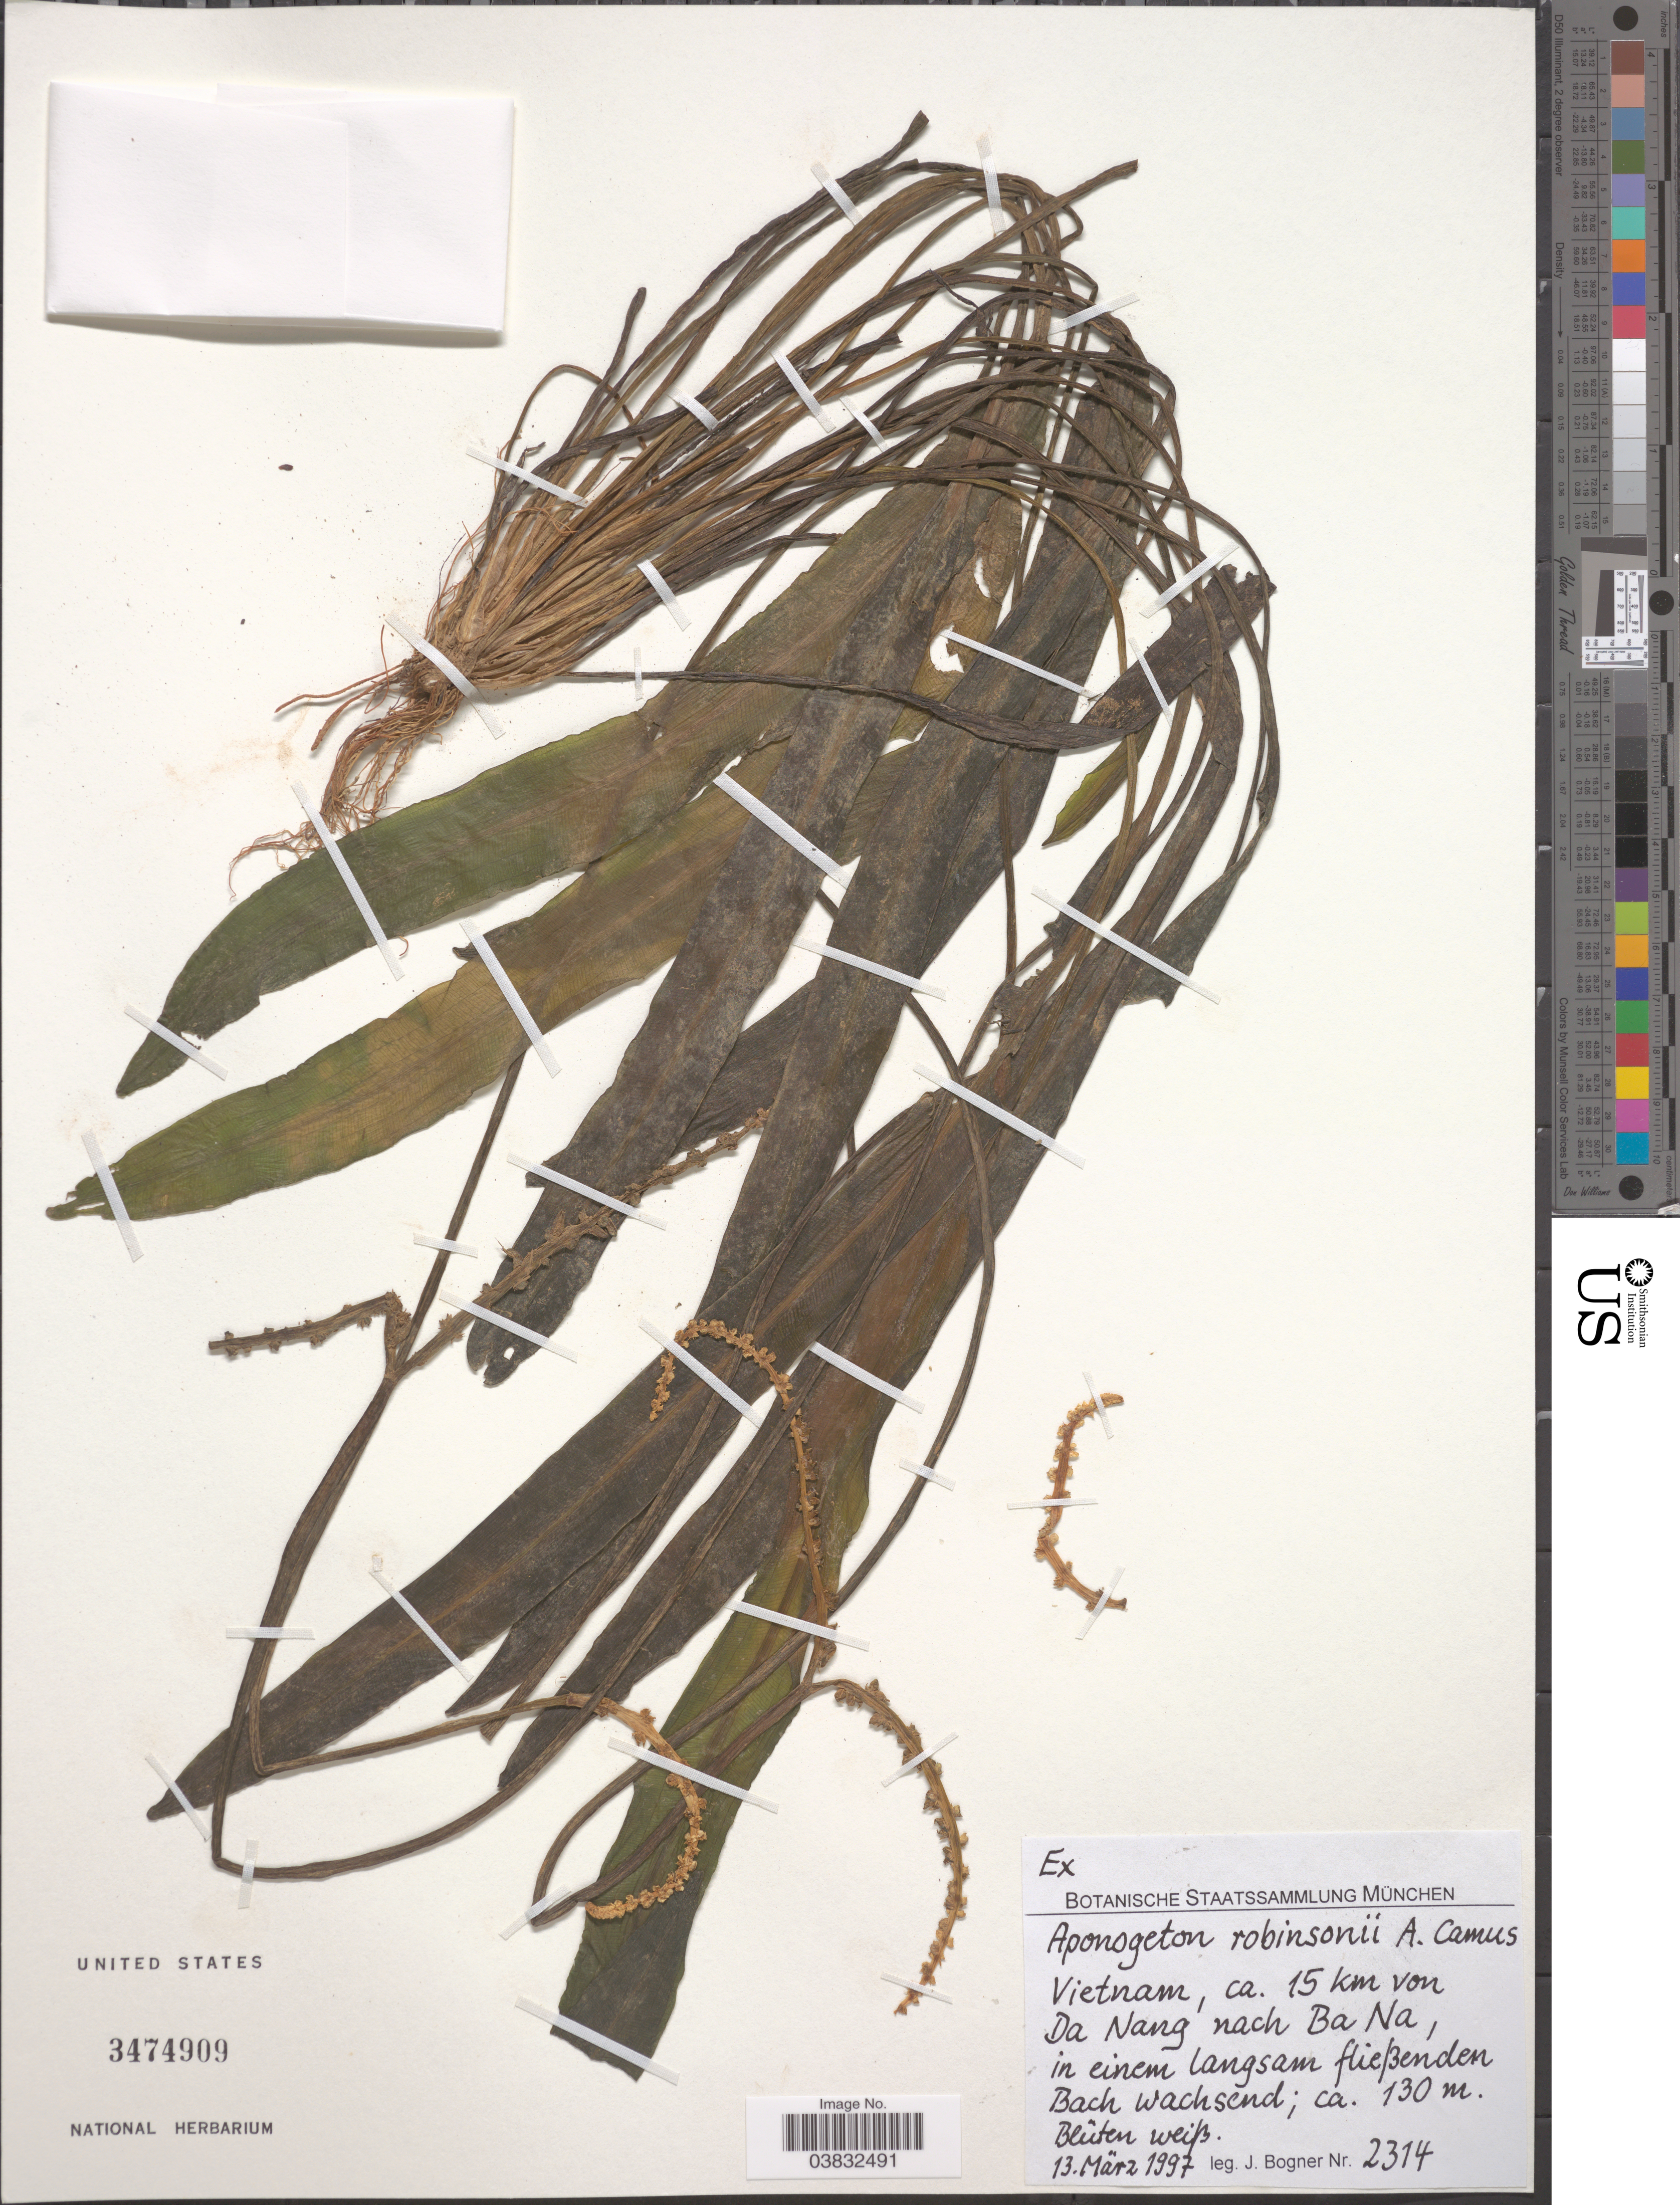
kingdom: Plantae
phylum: Tracheophyta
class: Liliopsida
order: Alismatales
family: Aponogetonaceae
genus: Aponogeton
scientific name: Aponogeton robinsonii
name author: A. Camus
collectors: J. Bogner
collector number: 2314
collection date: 1997-03-13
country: Vietnam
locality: Ca. 15 km von Da Nang nach Ba Na, in einem langsam flieβenden Bach Wachsend. Blüten Weiβ.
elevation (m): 130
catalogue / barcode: US 3474909